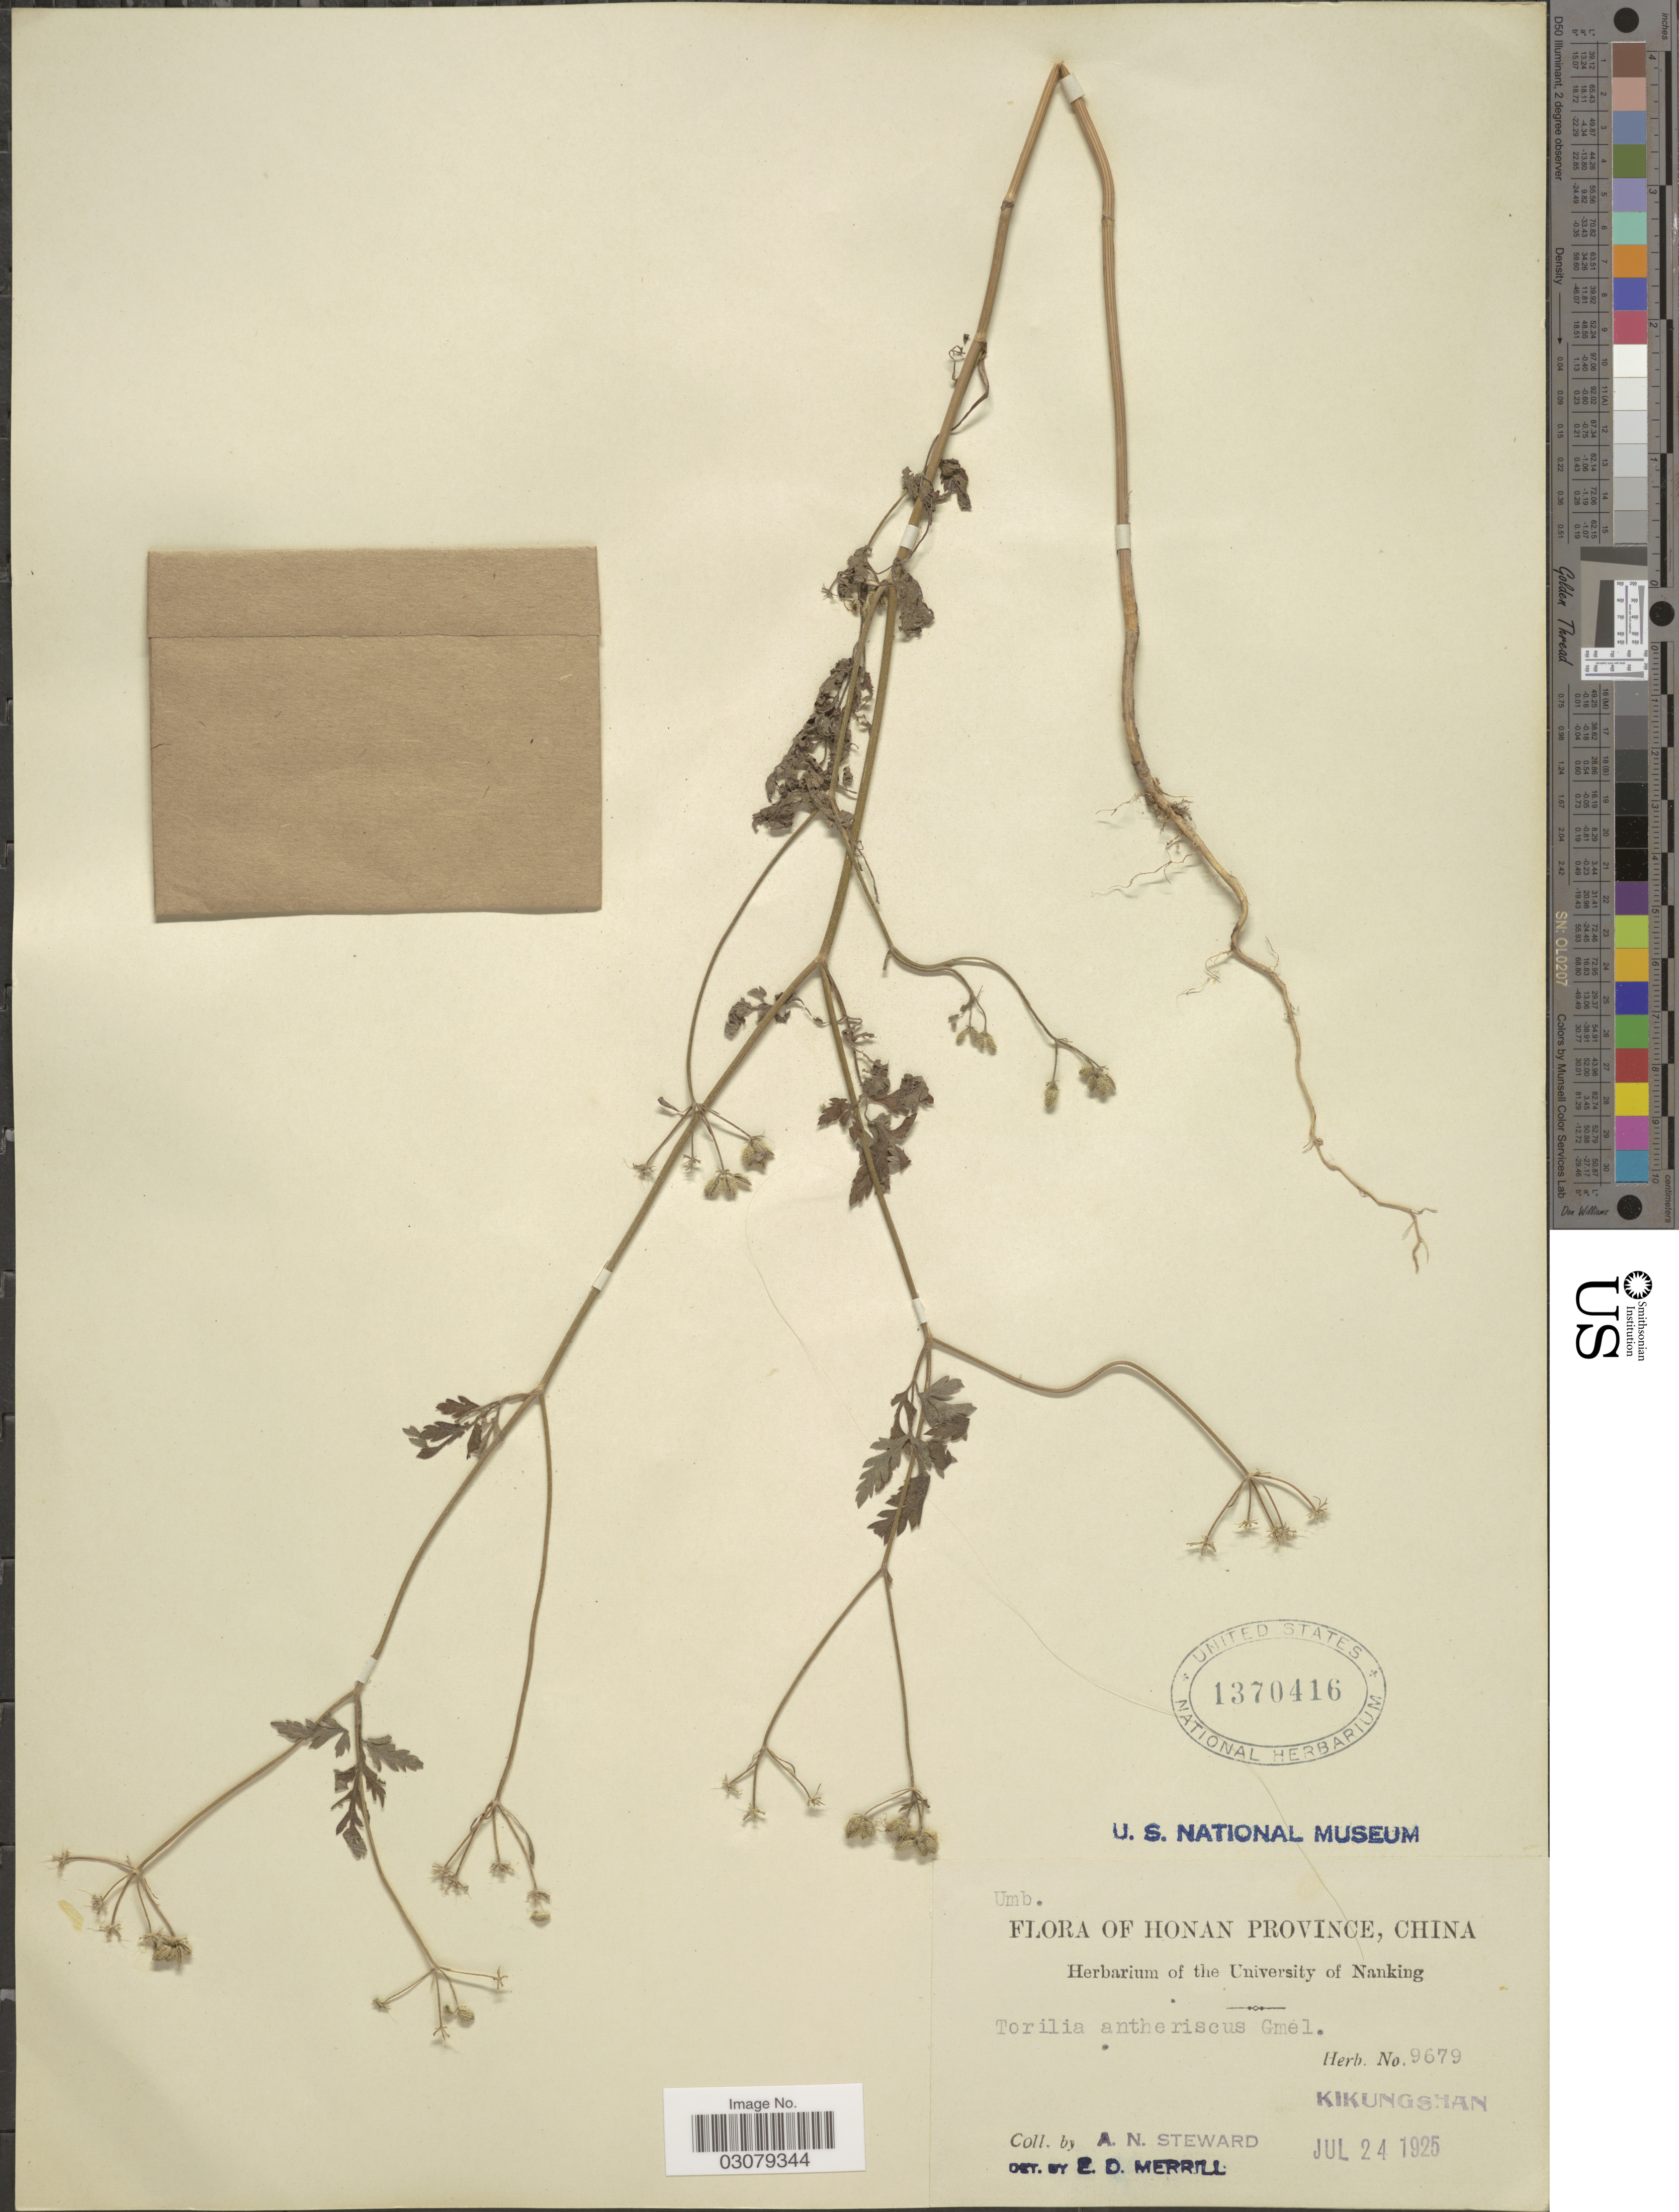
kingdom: Plantae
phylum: Tracheophyta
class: Magnoliopsida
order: Apiales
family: Apiaceae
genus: Torilis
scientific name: Torilis japonica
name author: (Houtt.) DC.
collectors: A. N. Steward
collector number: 9679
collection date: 1925-07-24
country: China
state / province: Henan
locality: Honan Province. Kikungshan.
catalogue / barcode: US 1370416